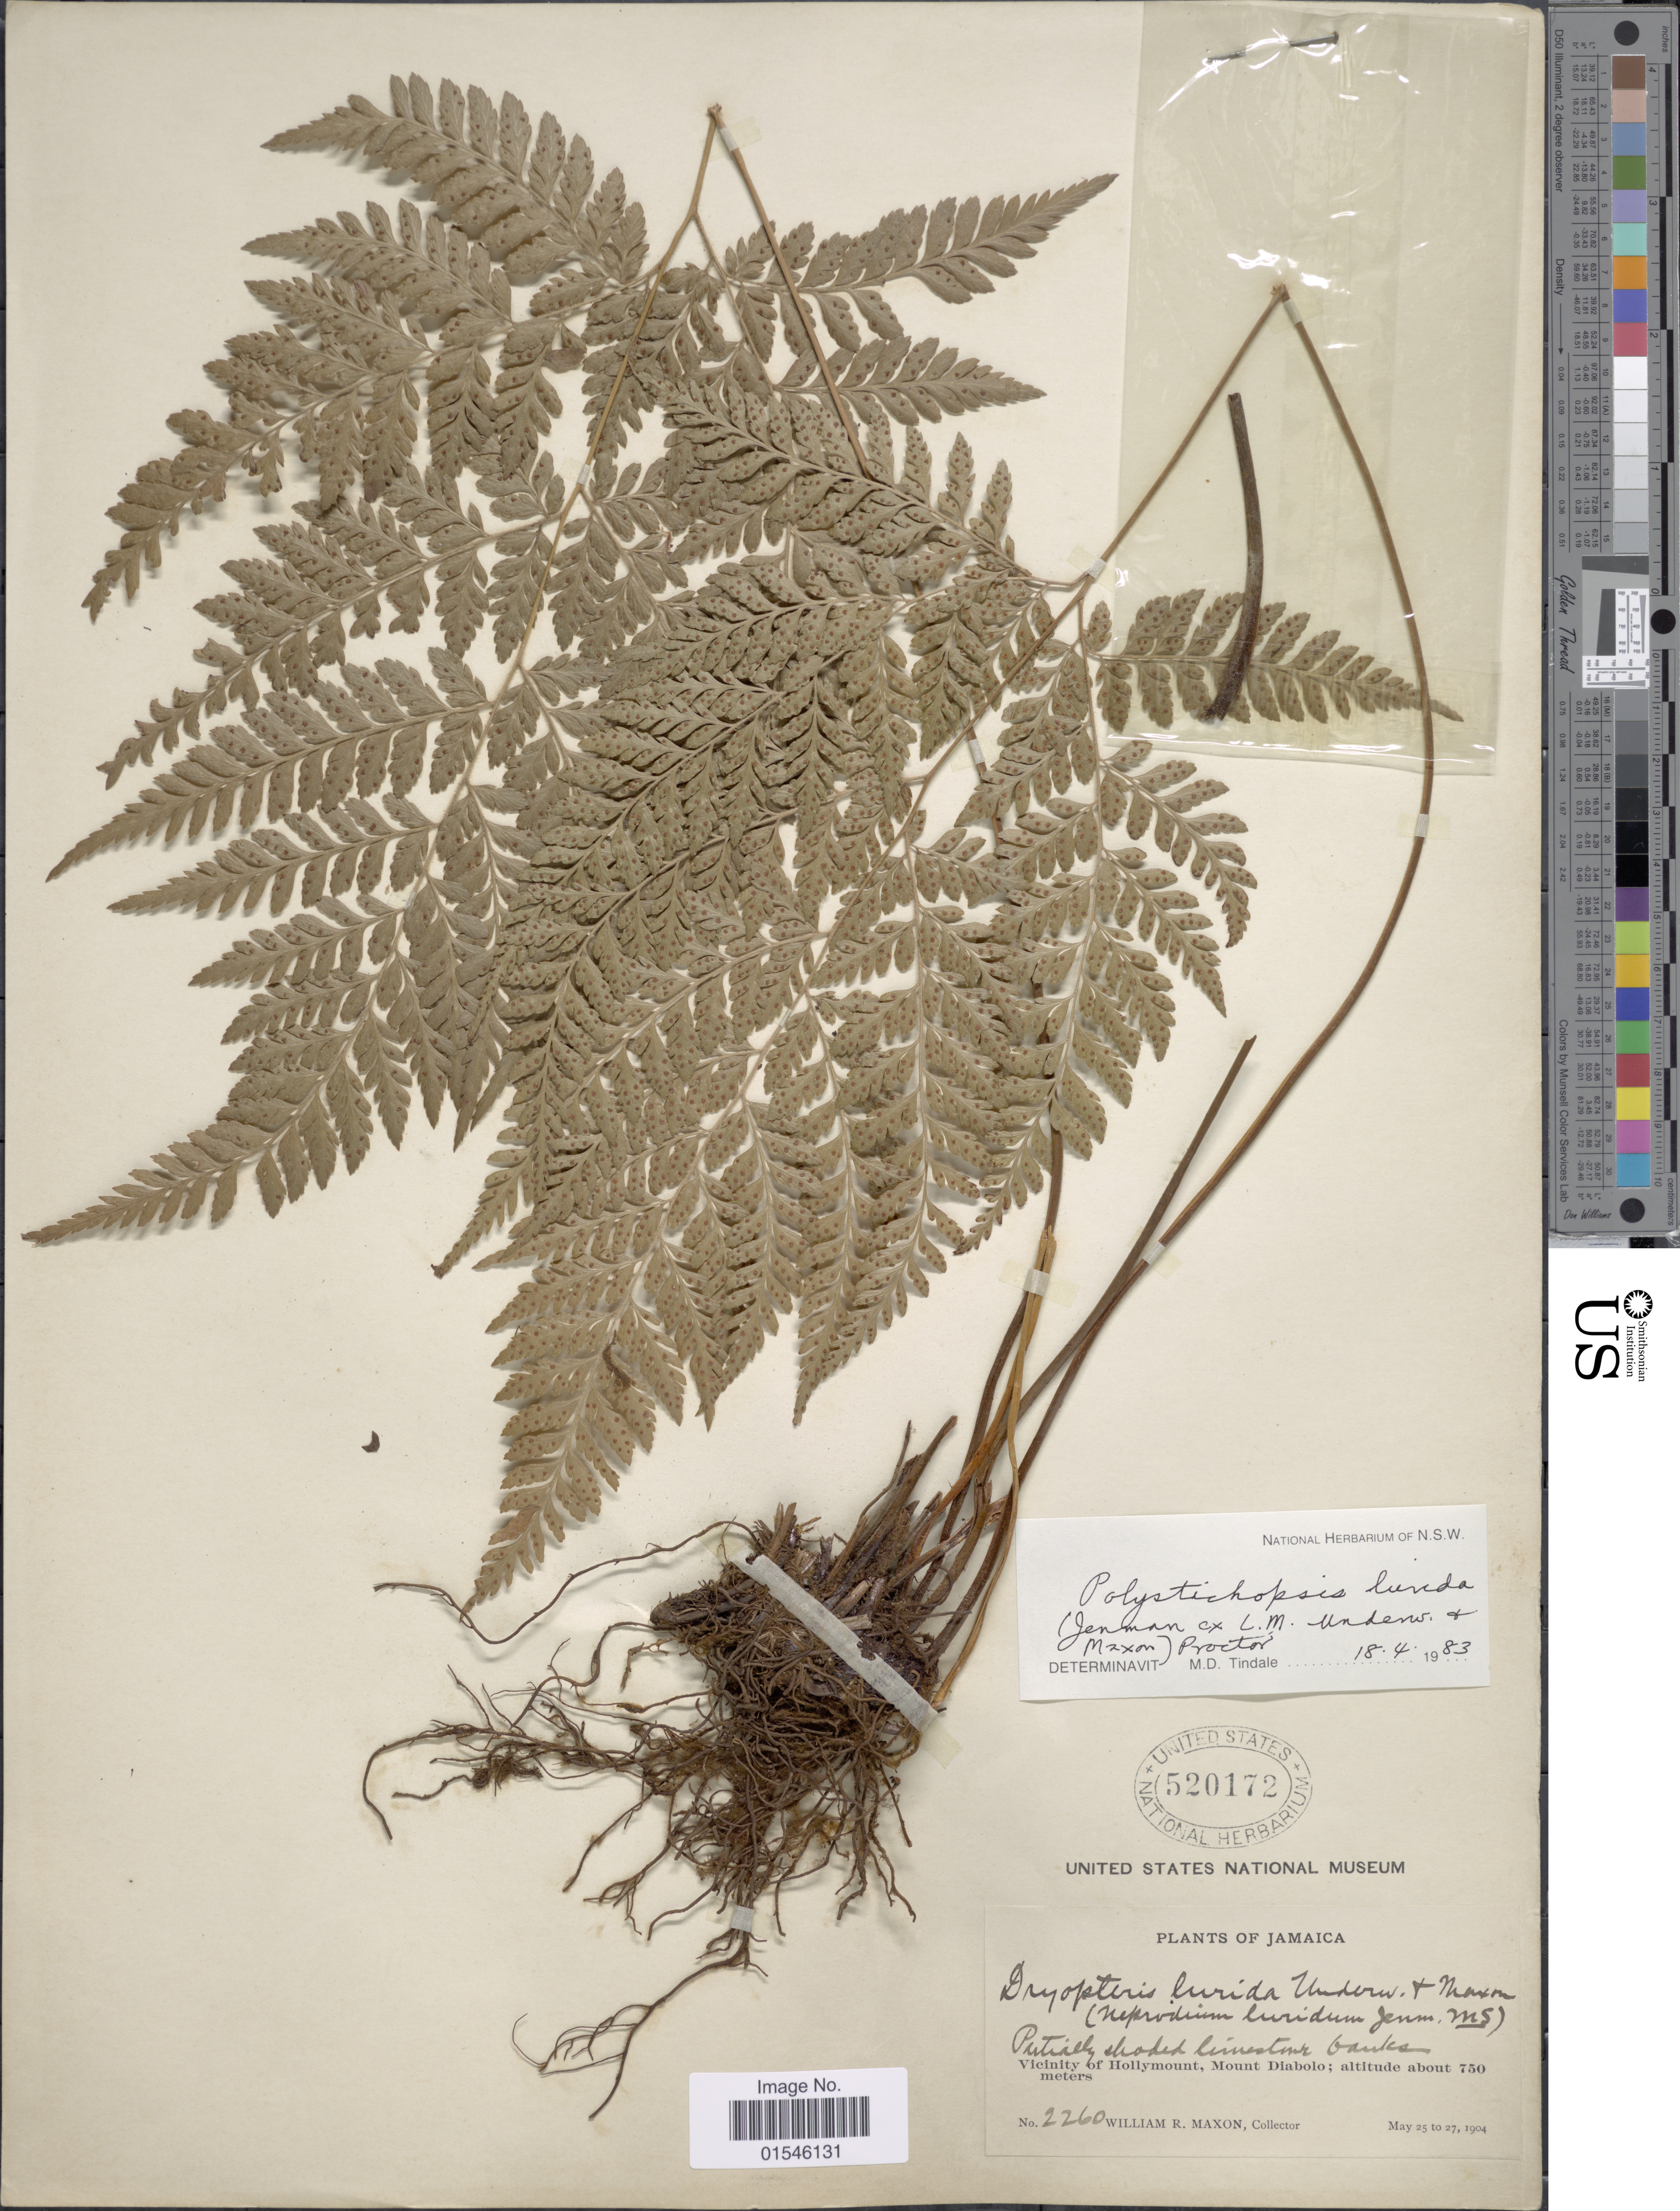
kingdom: Plantae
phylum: Tracheophyta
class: Polypodiopsida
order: Polypodiales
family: Dryopteridaceae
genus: Polystichopsis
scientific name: Polystichopsis lurida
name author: (Jenman ex Underw. & Maxon) C.V. Morton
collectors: W. R. Maxon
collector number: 2260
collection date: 1904-05-25/1904-05-27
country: Jamaica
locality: Vicinity of hollymount, Mount Diabolo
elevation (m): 750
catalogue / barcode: US 520172